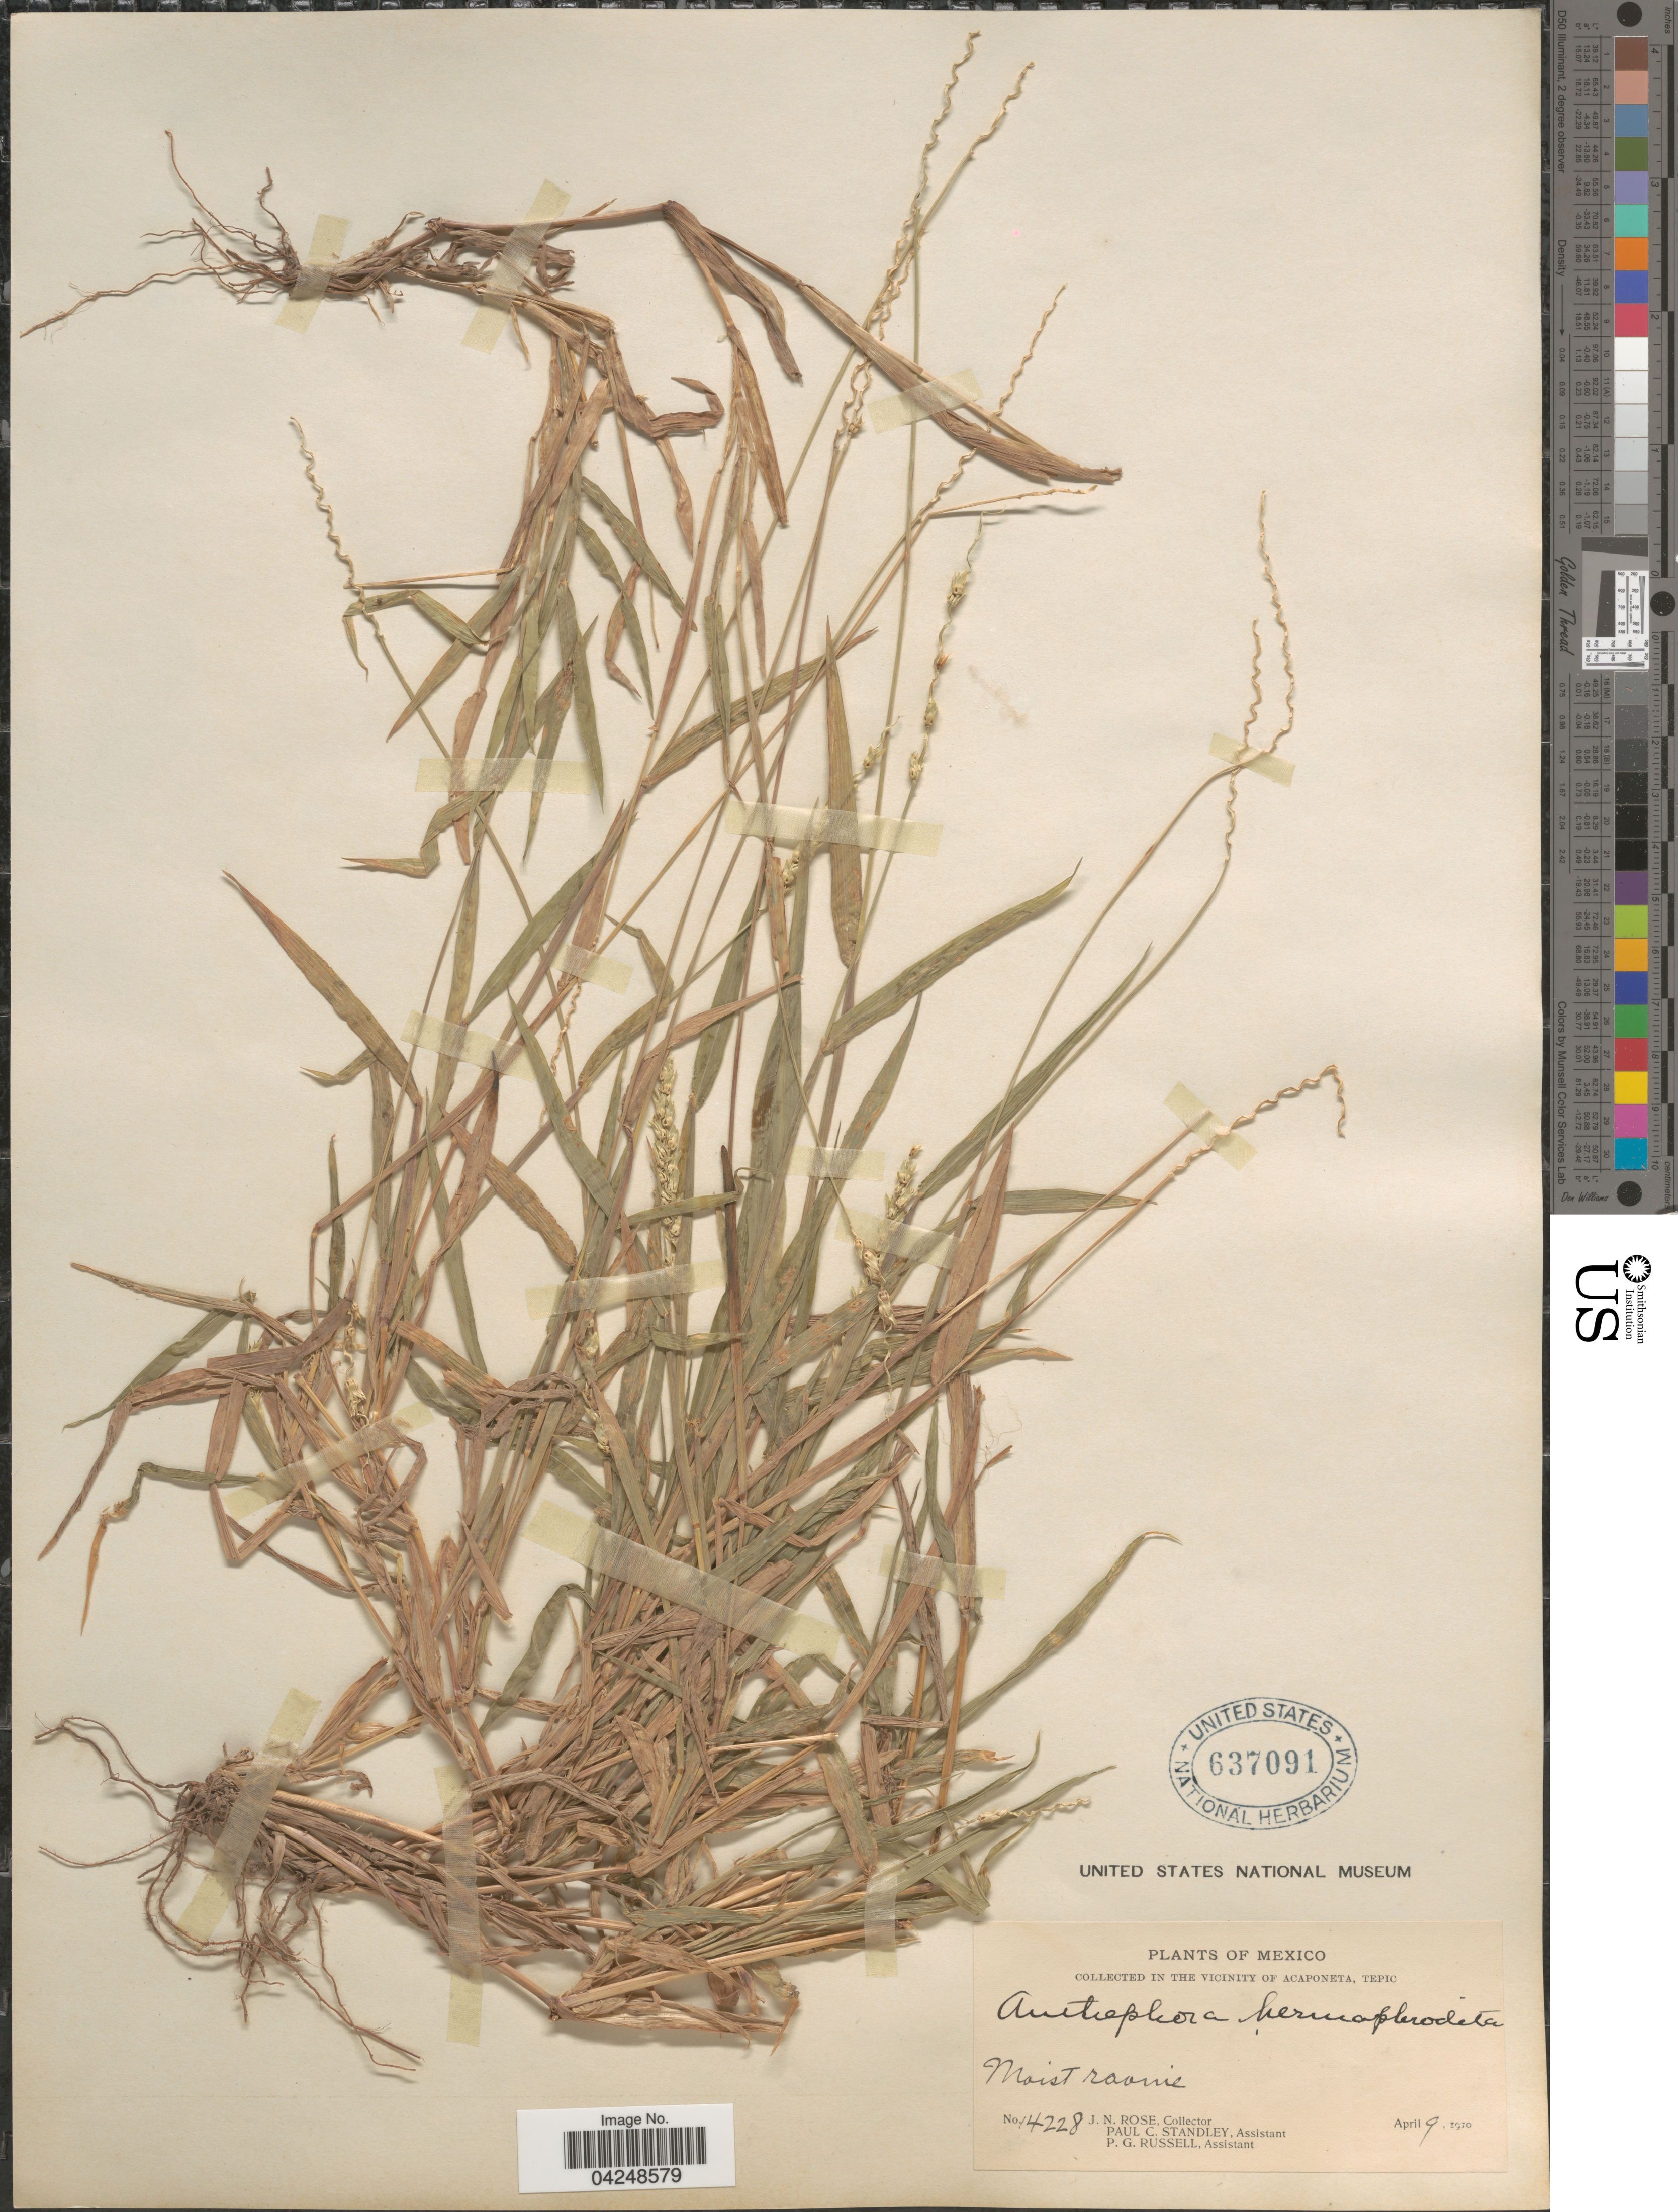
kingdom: Plantae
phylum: Tracheophyta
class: Liliopsida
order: Poales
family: Poaceae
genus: Anthephora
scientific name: Anthephora hermaphrodita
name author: (L.) Kuntze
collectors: J. N. Rose, P. C. Standley & P. G. Russell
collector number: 14228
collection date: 1910-04-09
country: Mexico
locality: In the vicinity of Acaponeta, Tepic.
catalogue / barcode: US 637091